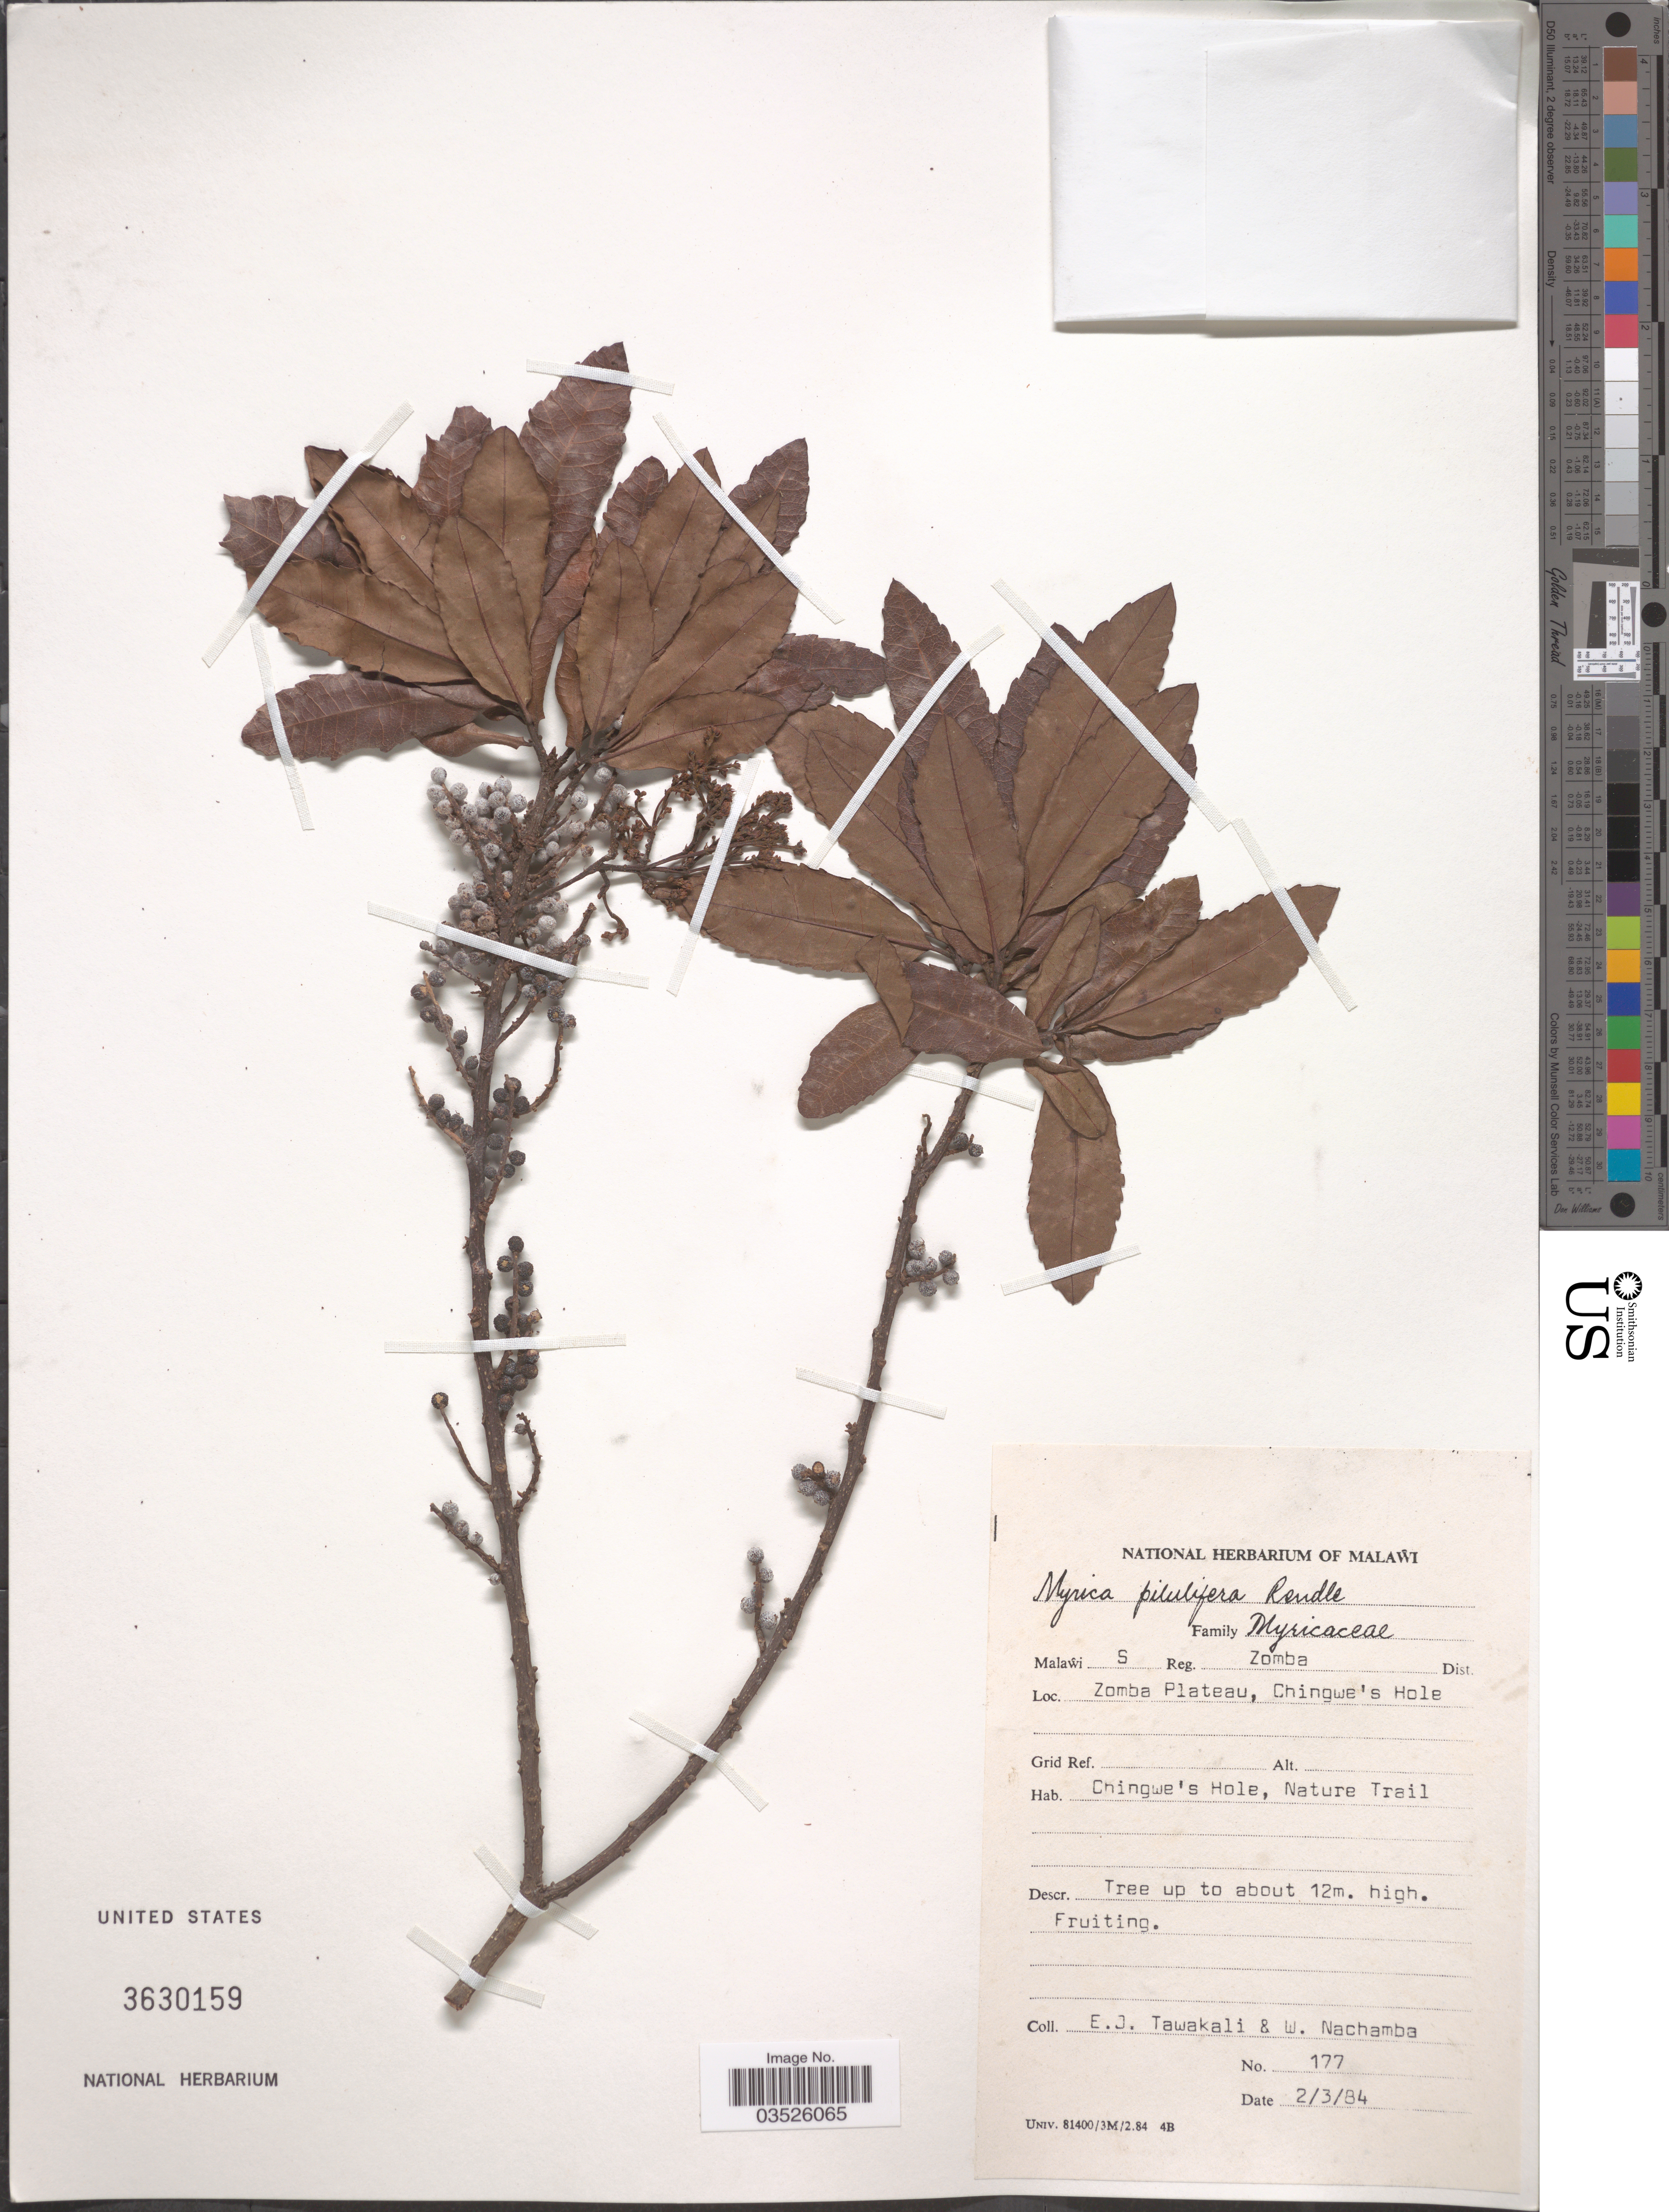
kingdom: Plantae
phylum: Tracheophyta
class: Magnoliopsida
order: Fagales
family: Myricaceae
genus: Morella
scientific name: Morella pilulifera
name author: (Rendle) Killick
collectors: E. Tawakali & W. Nachamba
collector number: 177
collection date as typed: Transcribed d/m/y: 2/3/84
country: Malawi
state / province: Southern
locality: S Reg. Zomba Dist. Zomba Plateau, Chingwe's Hole. Chingwe's Hole, Nature Trail.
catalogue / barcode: US 3630159